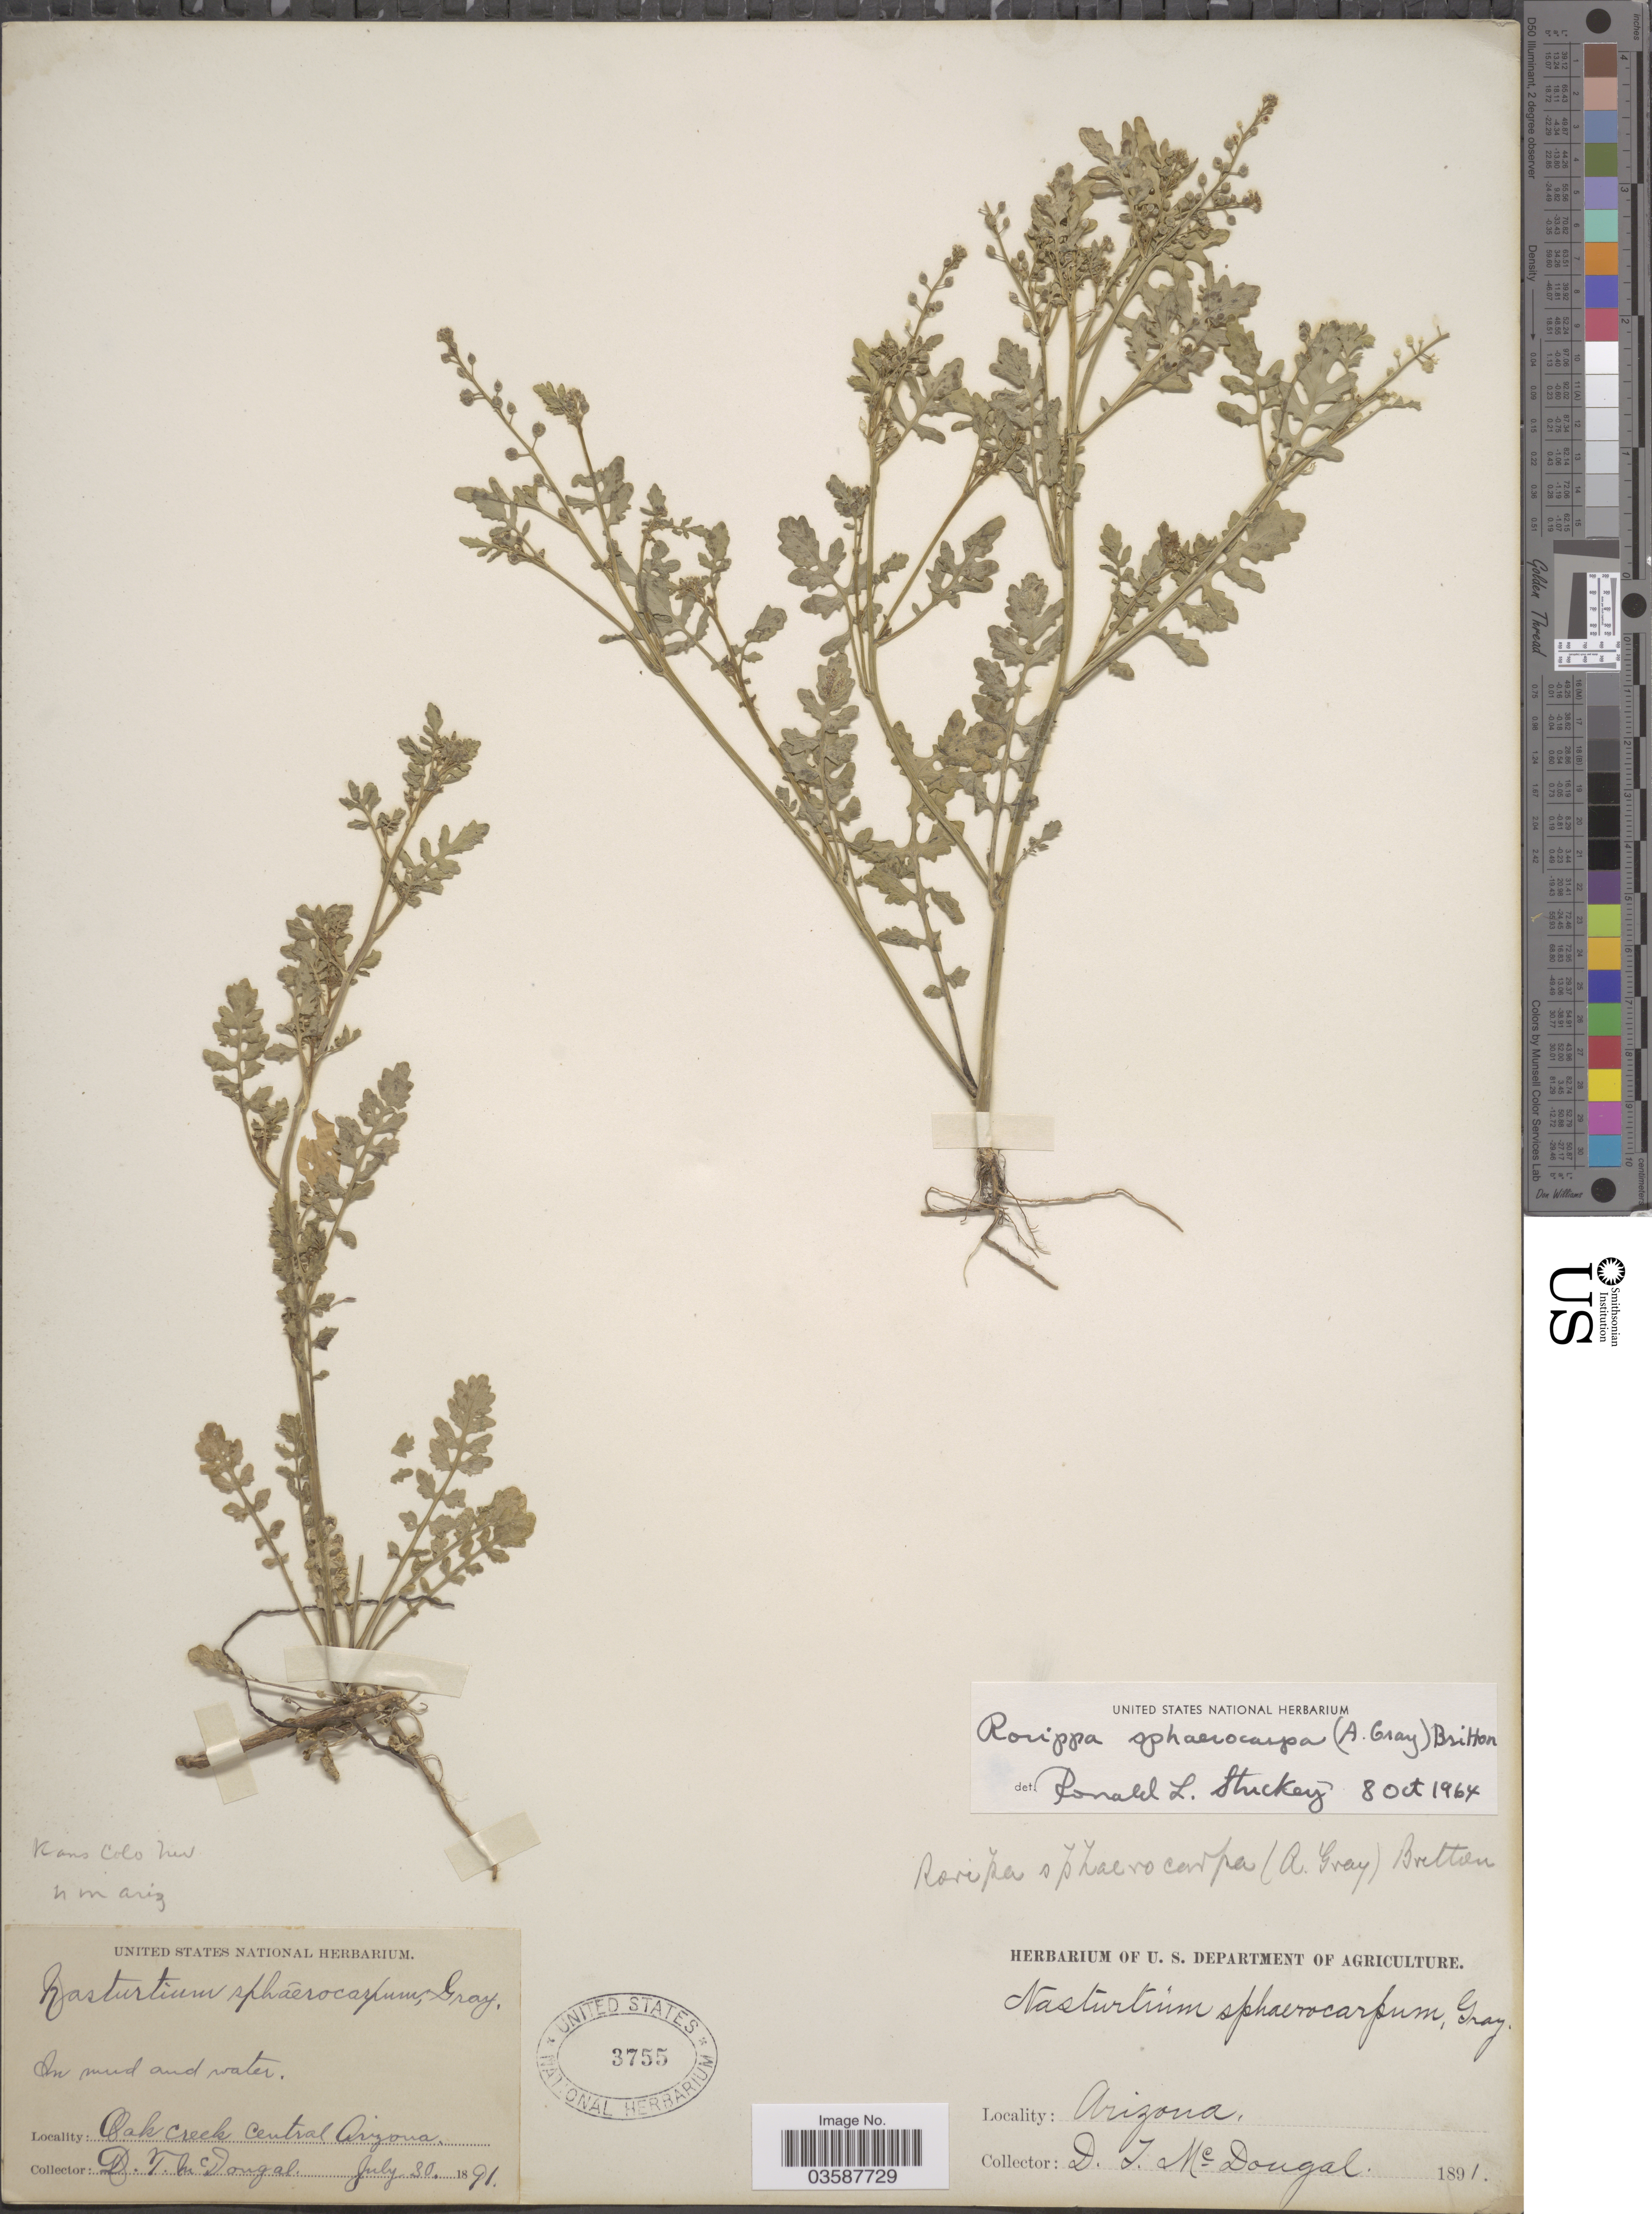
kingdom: Plantae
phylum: Tracheophyta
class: Magnoliopsida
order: Brassicales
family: Brassicaceae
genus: Rorippa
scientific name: Rorippa sphaerocarpa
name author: Britton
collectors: T. Mcdougal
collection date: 1891-07-30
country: United States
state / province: Arizona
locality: Oak Creek Central Arizona.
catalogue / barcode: US 3755